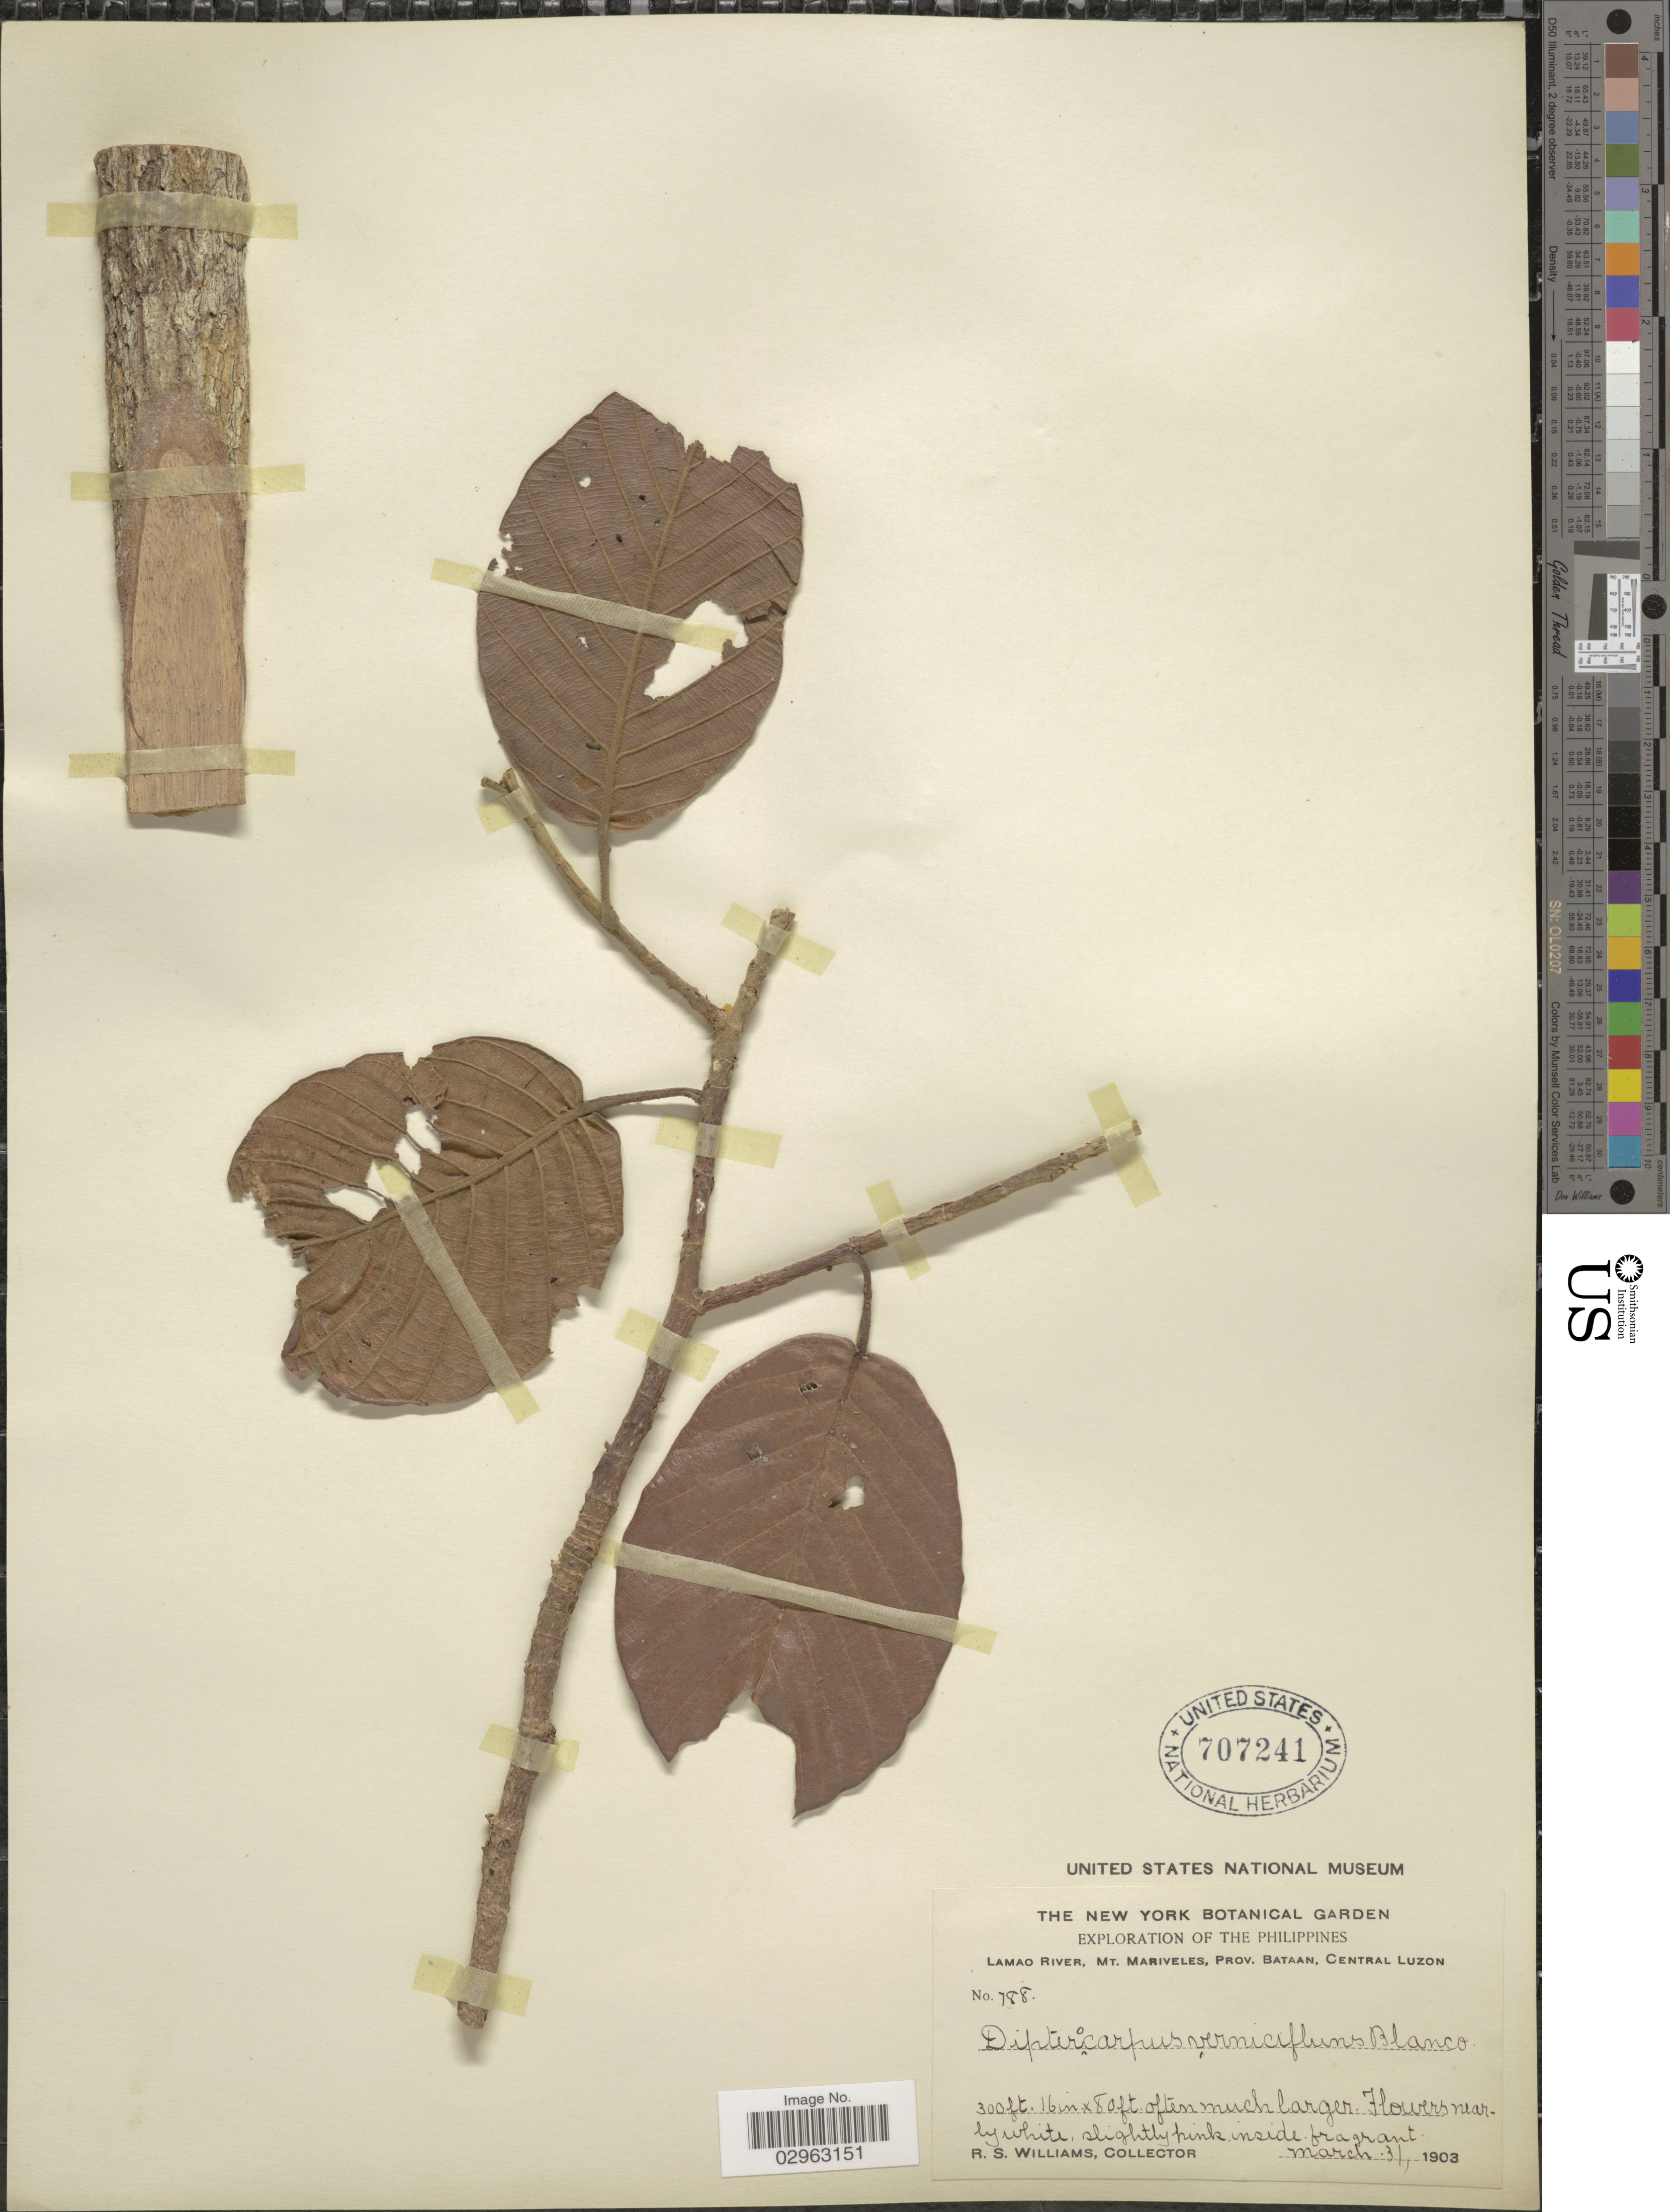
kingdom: Plantae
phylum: Tracheophyta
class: Magnoliopsida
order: Malvales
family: Dipterocarpaceae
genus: Dipterocarpus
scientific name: Dipterocarpus vernicifluus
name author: Blanco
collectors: R. S. Williams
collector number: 788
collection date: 1903-03-31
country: Philippines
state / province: Central Luzon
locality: Lamao River, Mt. Mariveles, Prov. Bataan, Central Luzon.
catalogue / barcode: US 707241